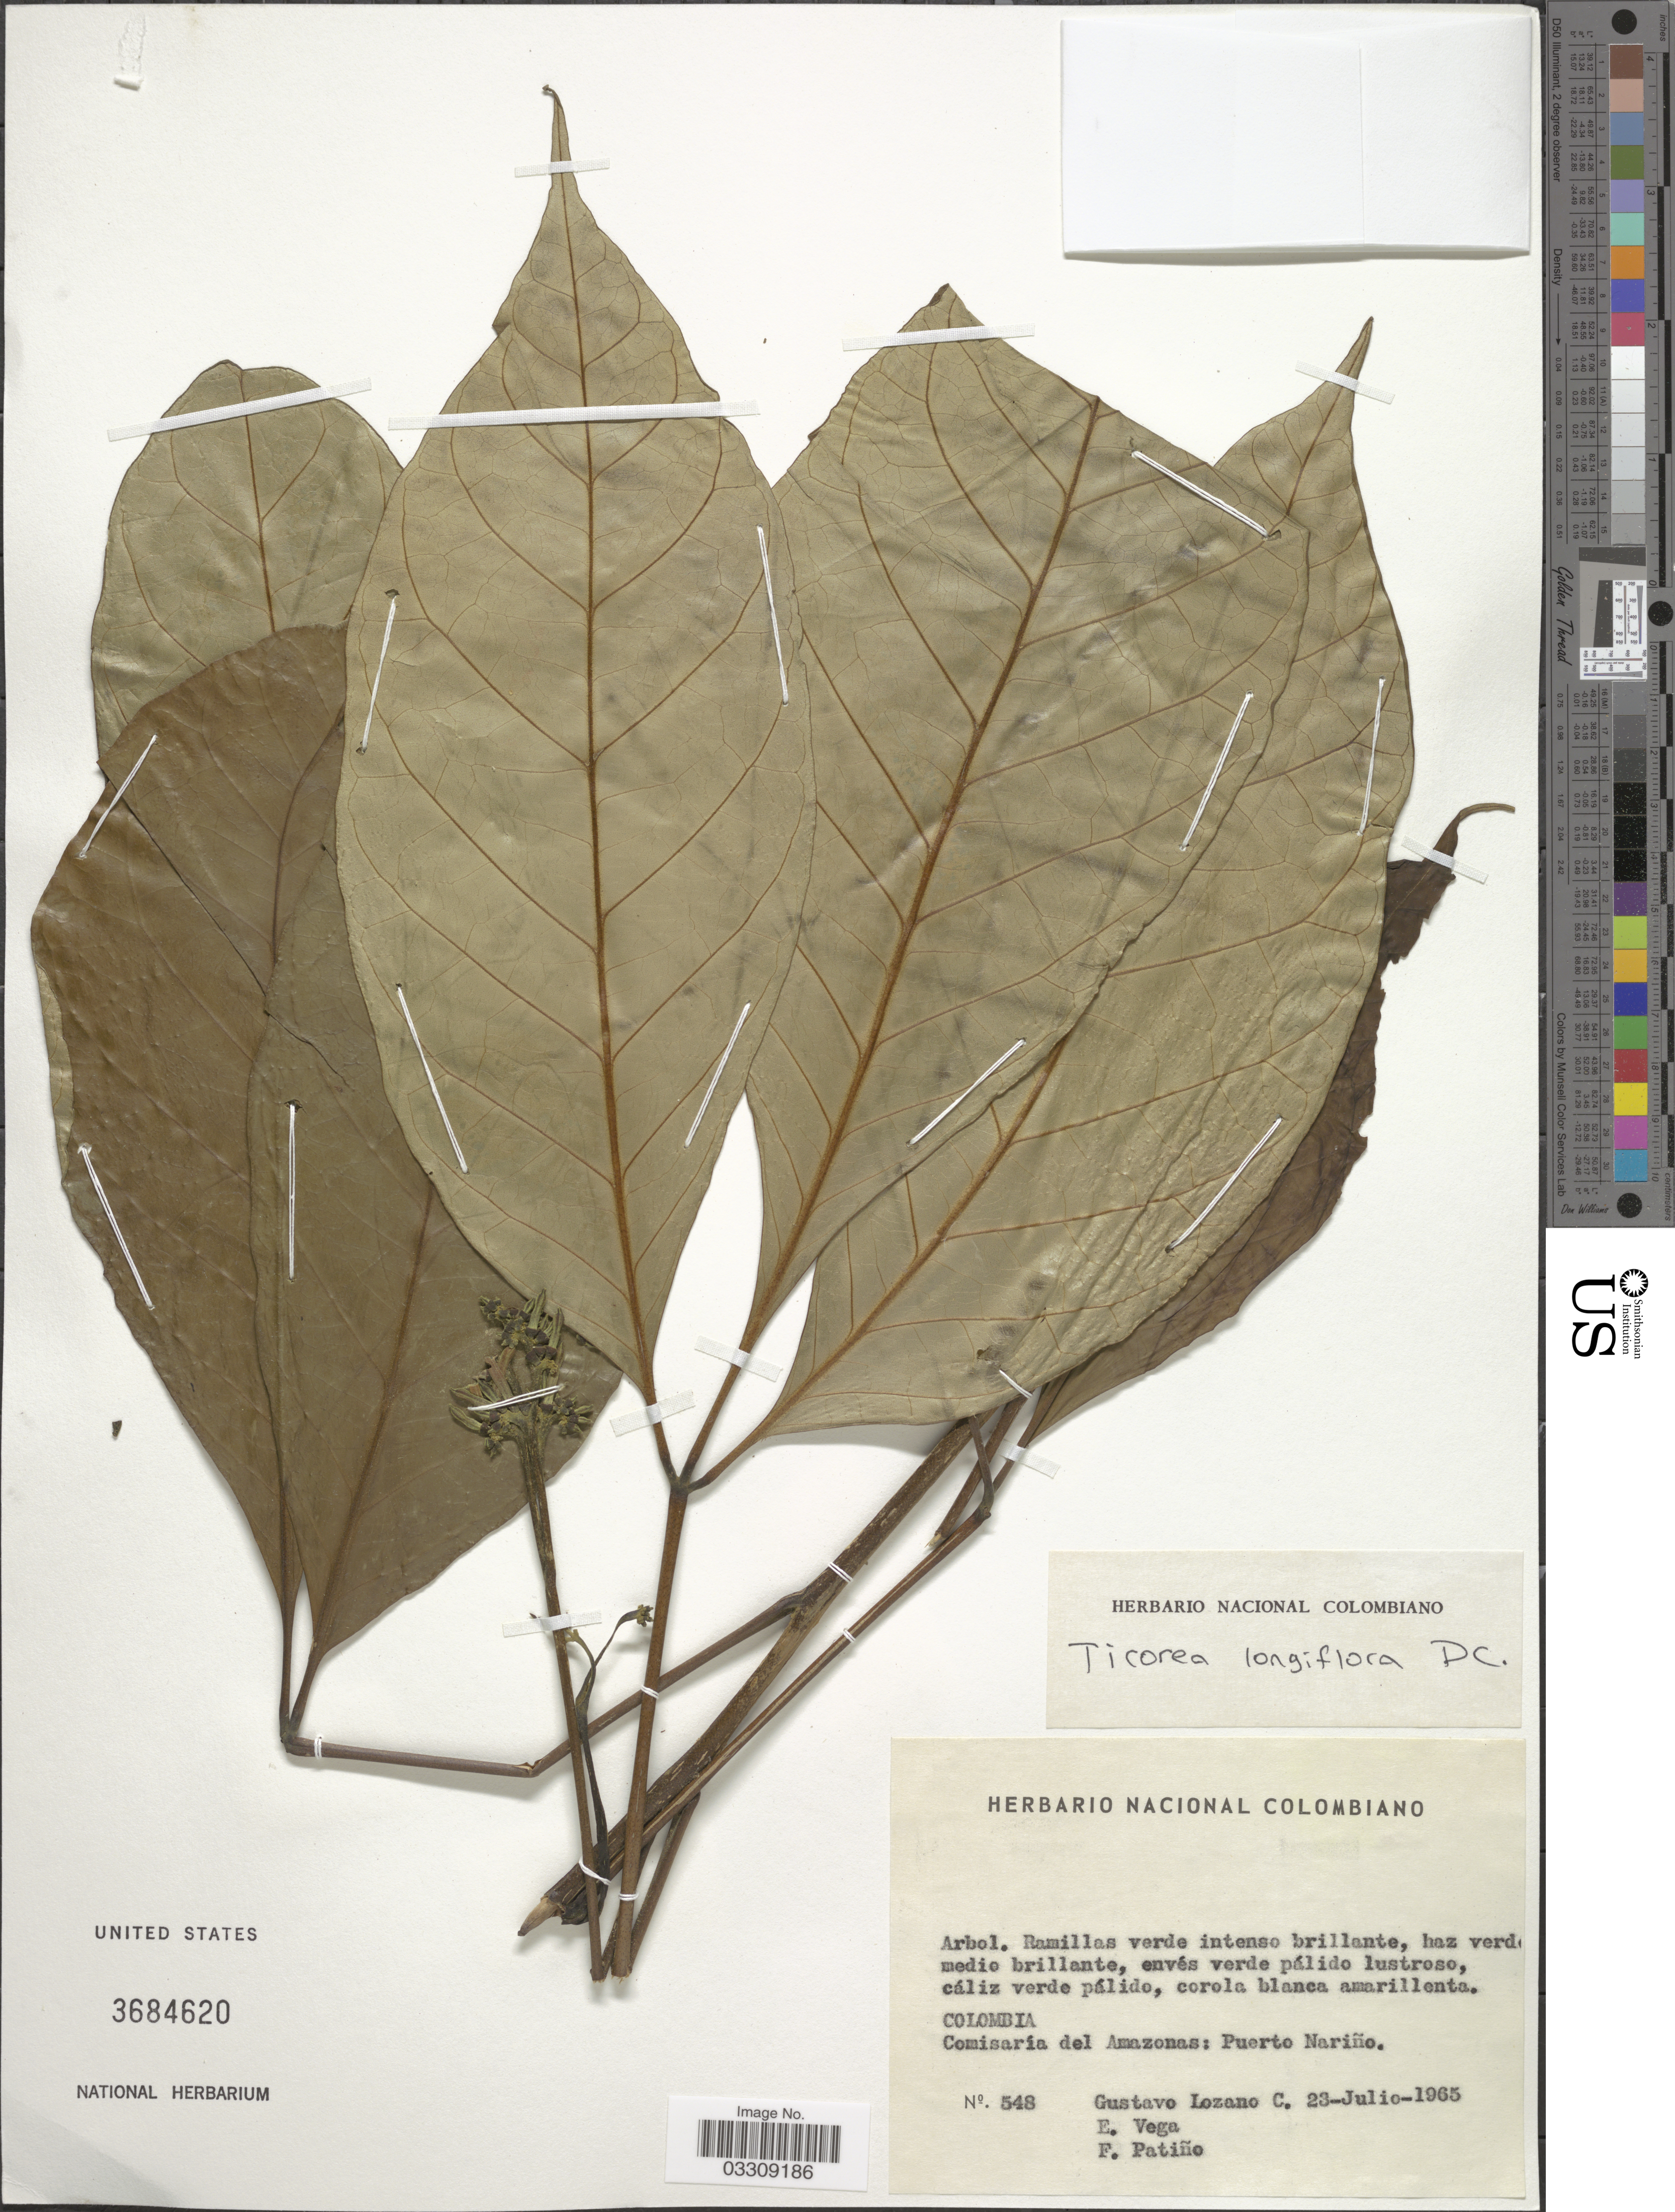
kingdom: Plantae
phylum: Tracheophyta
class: Magnoliopsida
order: Sapindales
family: Rutaceae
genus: Ticorea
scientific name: Ticorea tubiflora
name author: (A.C. Sm.) Gereau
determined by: Londoño-Echeverri, Y.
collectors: G. Lozano-Contreras, E. Vega & F. Patino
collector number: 548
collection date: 1965-07-23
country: Colombia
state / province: Amazônas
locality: Comisaria del Amazonas: Puerto Nariño.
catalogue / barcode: US 3684620